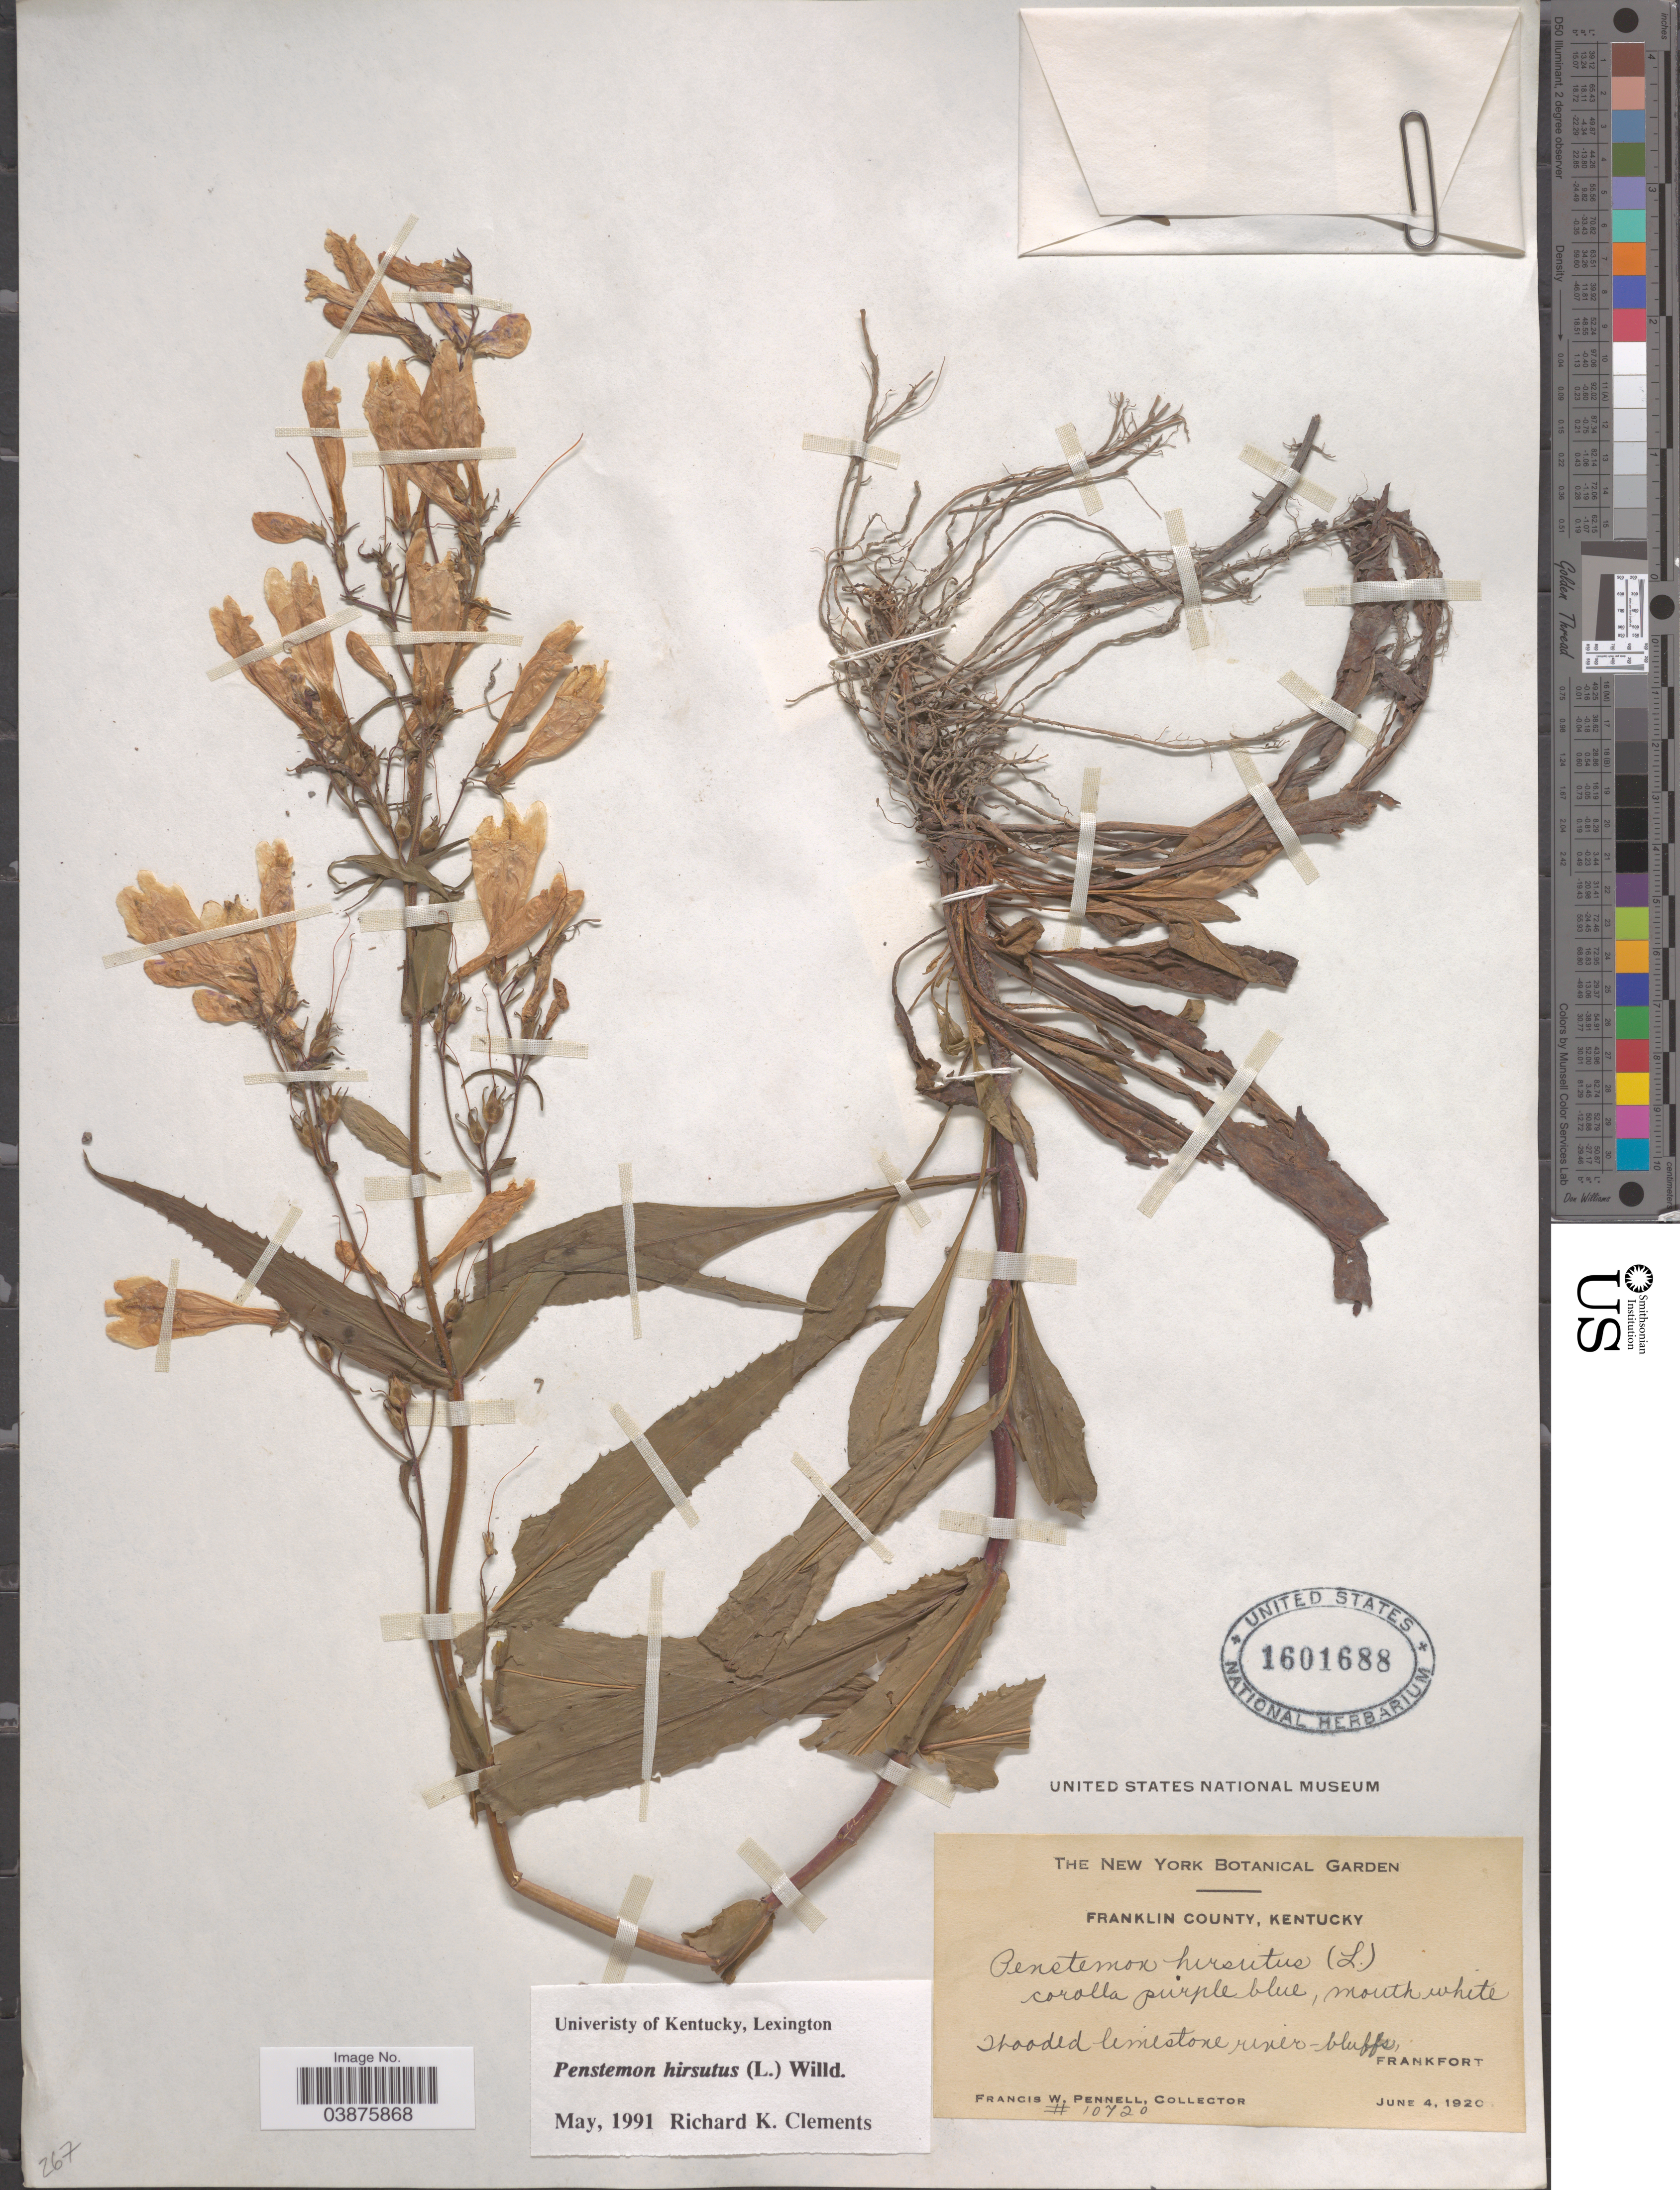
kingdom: Plantae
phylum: Tracheophyta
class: Magnoliopsida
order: Lamiales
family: Plantaginaceae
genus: Penstemon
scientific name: Penstemon hirsutus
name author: (L.) Willd.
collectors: F. W. Pennell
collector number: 10720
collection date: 1920-06-04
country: United States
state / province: Kentucky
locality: Franklin County. Frankfort.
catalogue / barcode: US 1601688